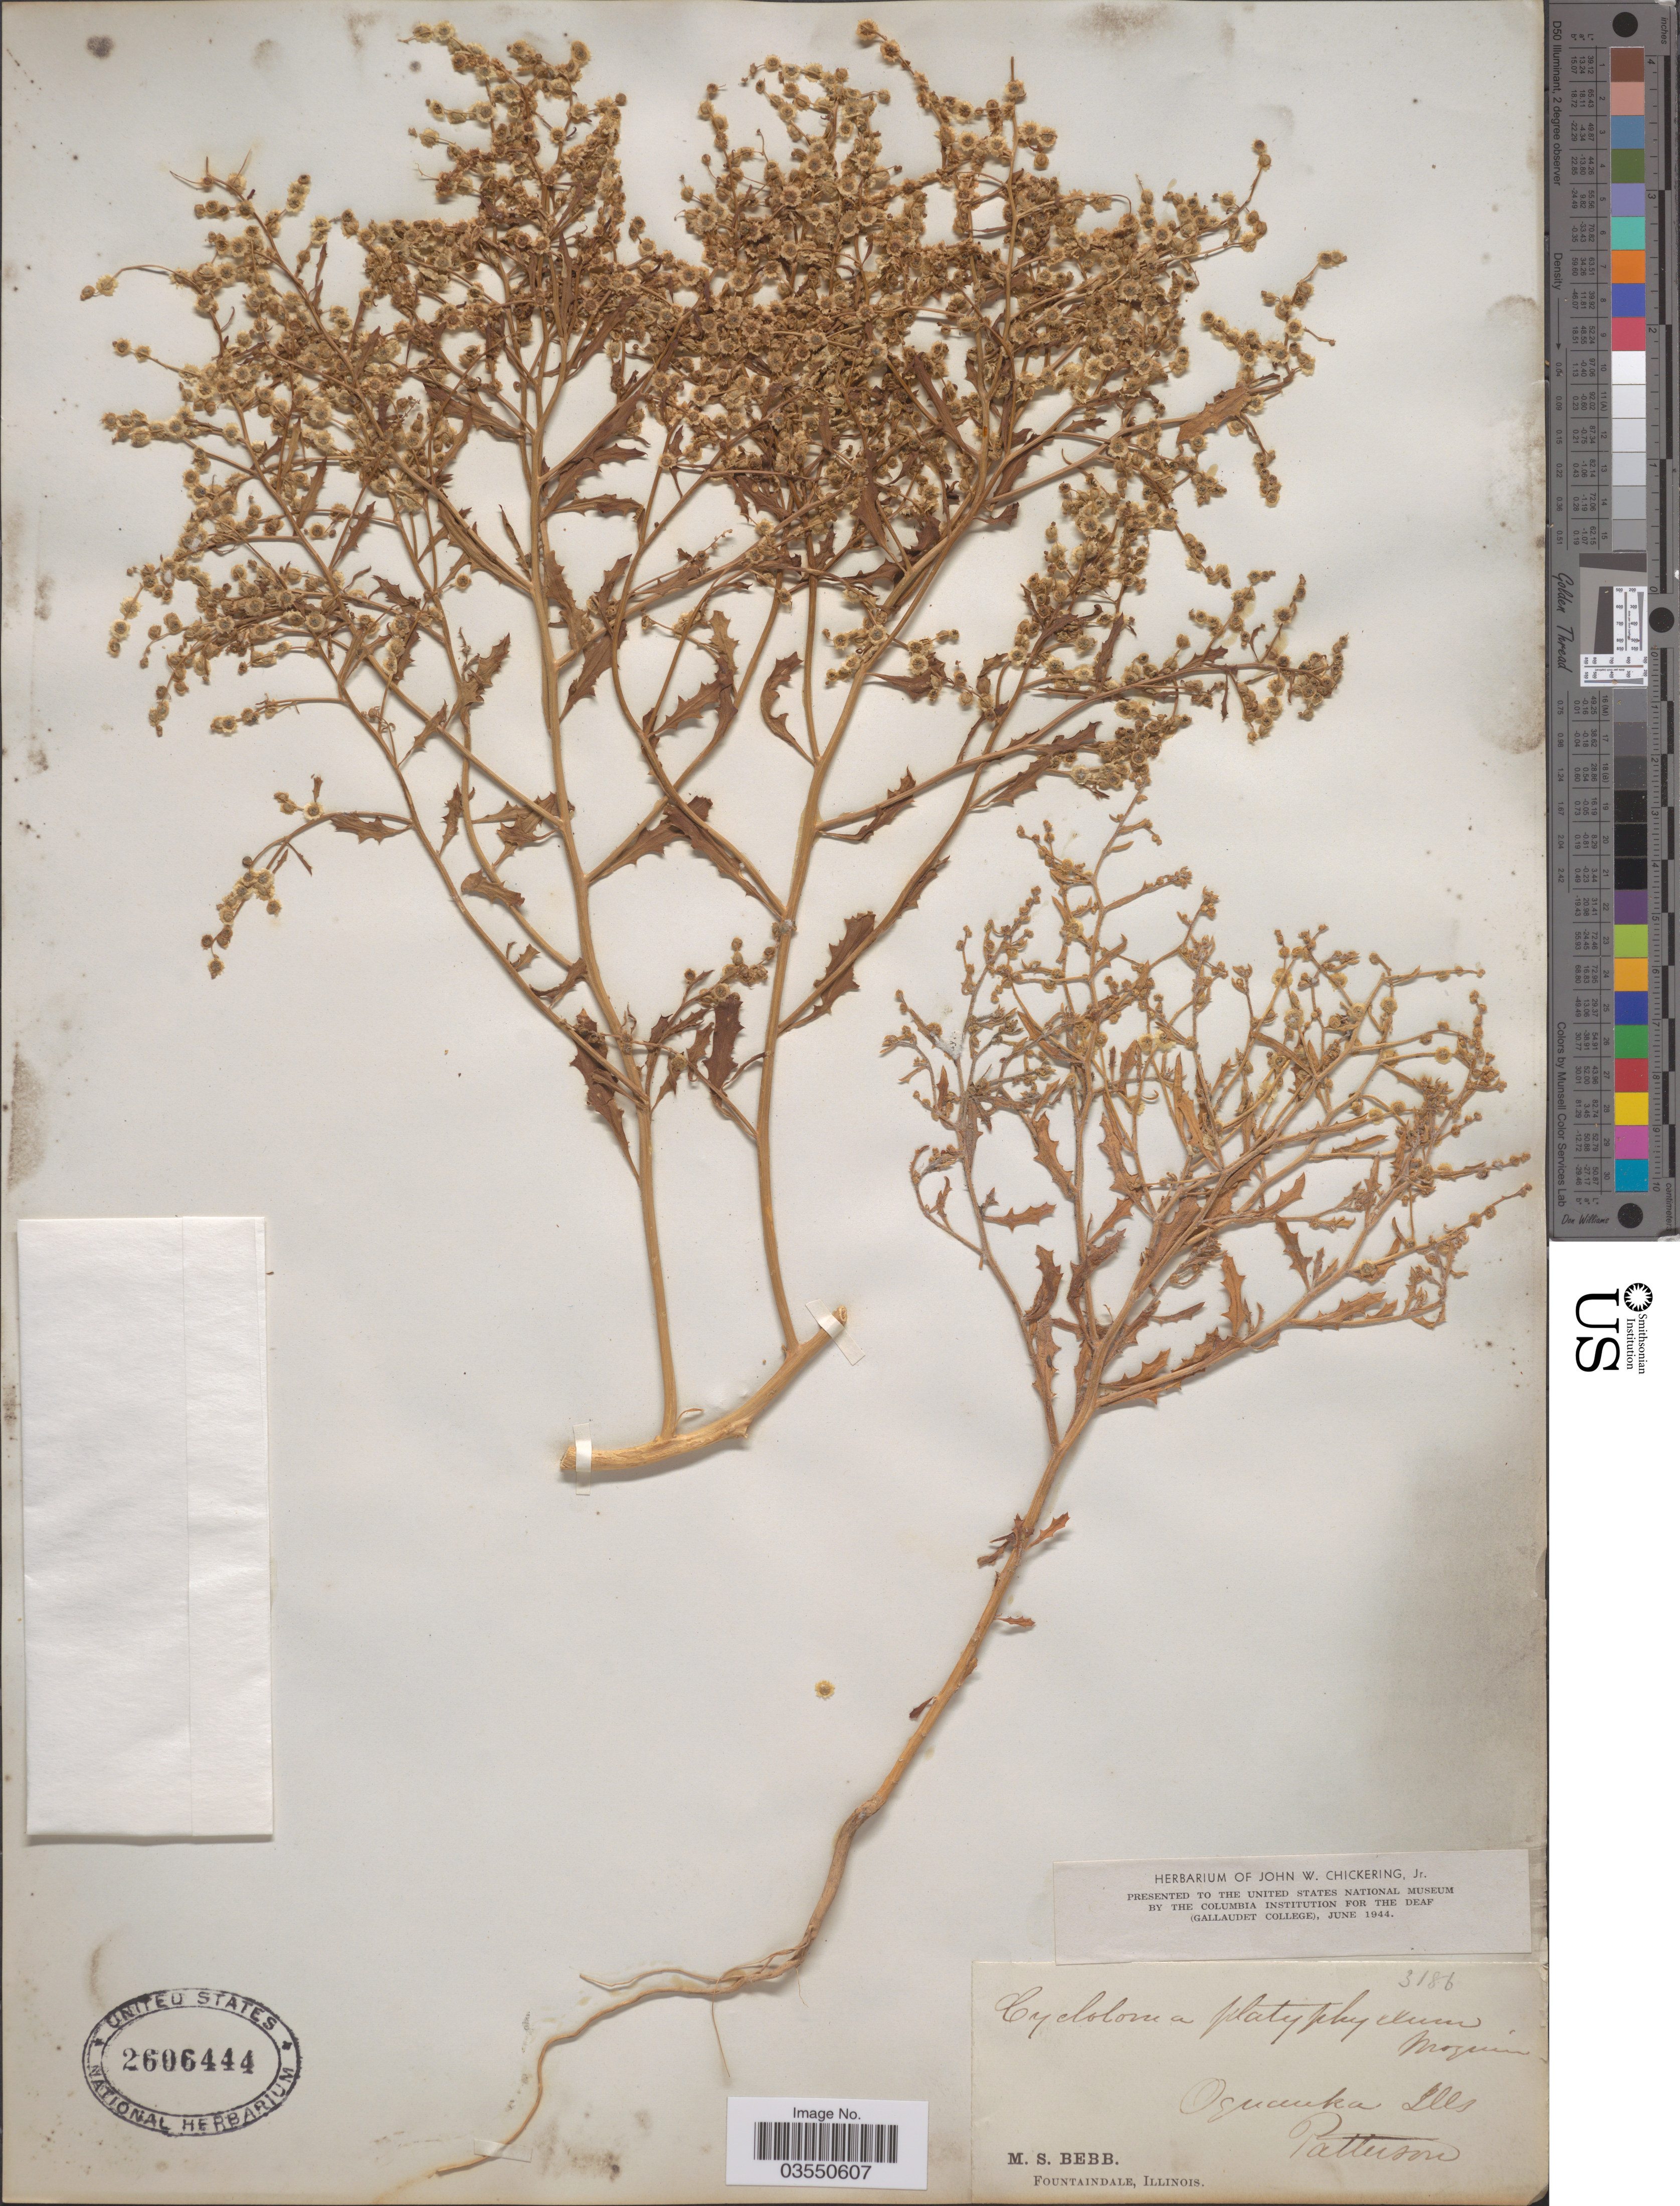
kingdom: Plantae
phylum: Tracheophyta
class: Magnoliopsida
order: Caryophyllales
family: Amaranthaceae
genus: Dysphania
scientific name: Dysphania atriplicifolia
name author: (Spreng.) G. Kadereit et al.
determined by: U.S. National Herbarium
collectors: M. Bebb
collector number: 3186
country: United States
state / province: Illinois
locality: Oquawka. Fountaindale. Patterson [unsure placement].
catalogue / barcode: US 2606444